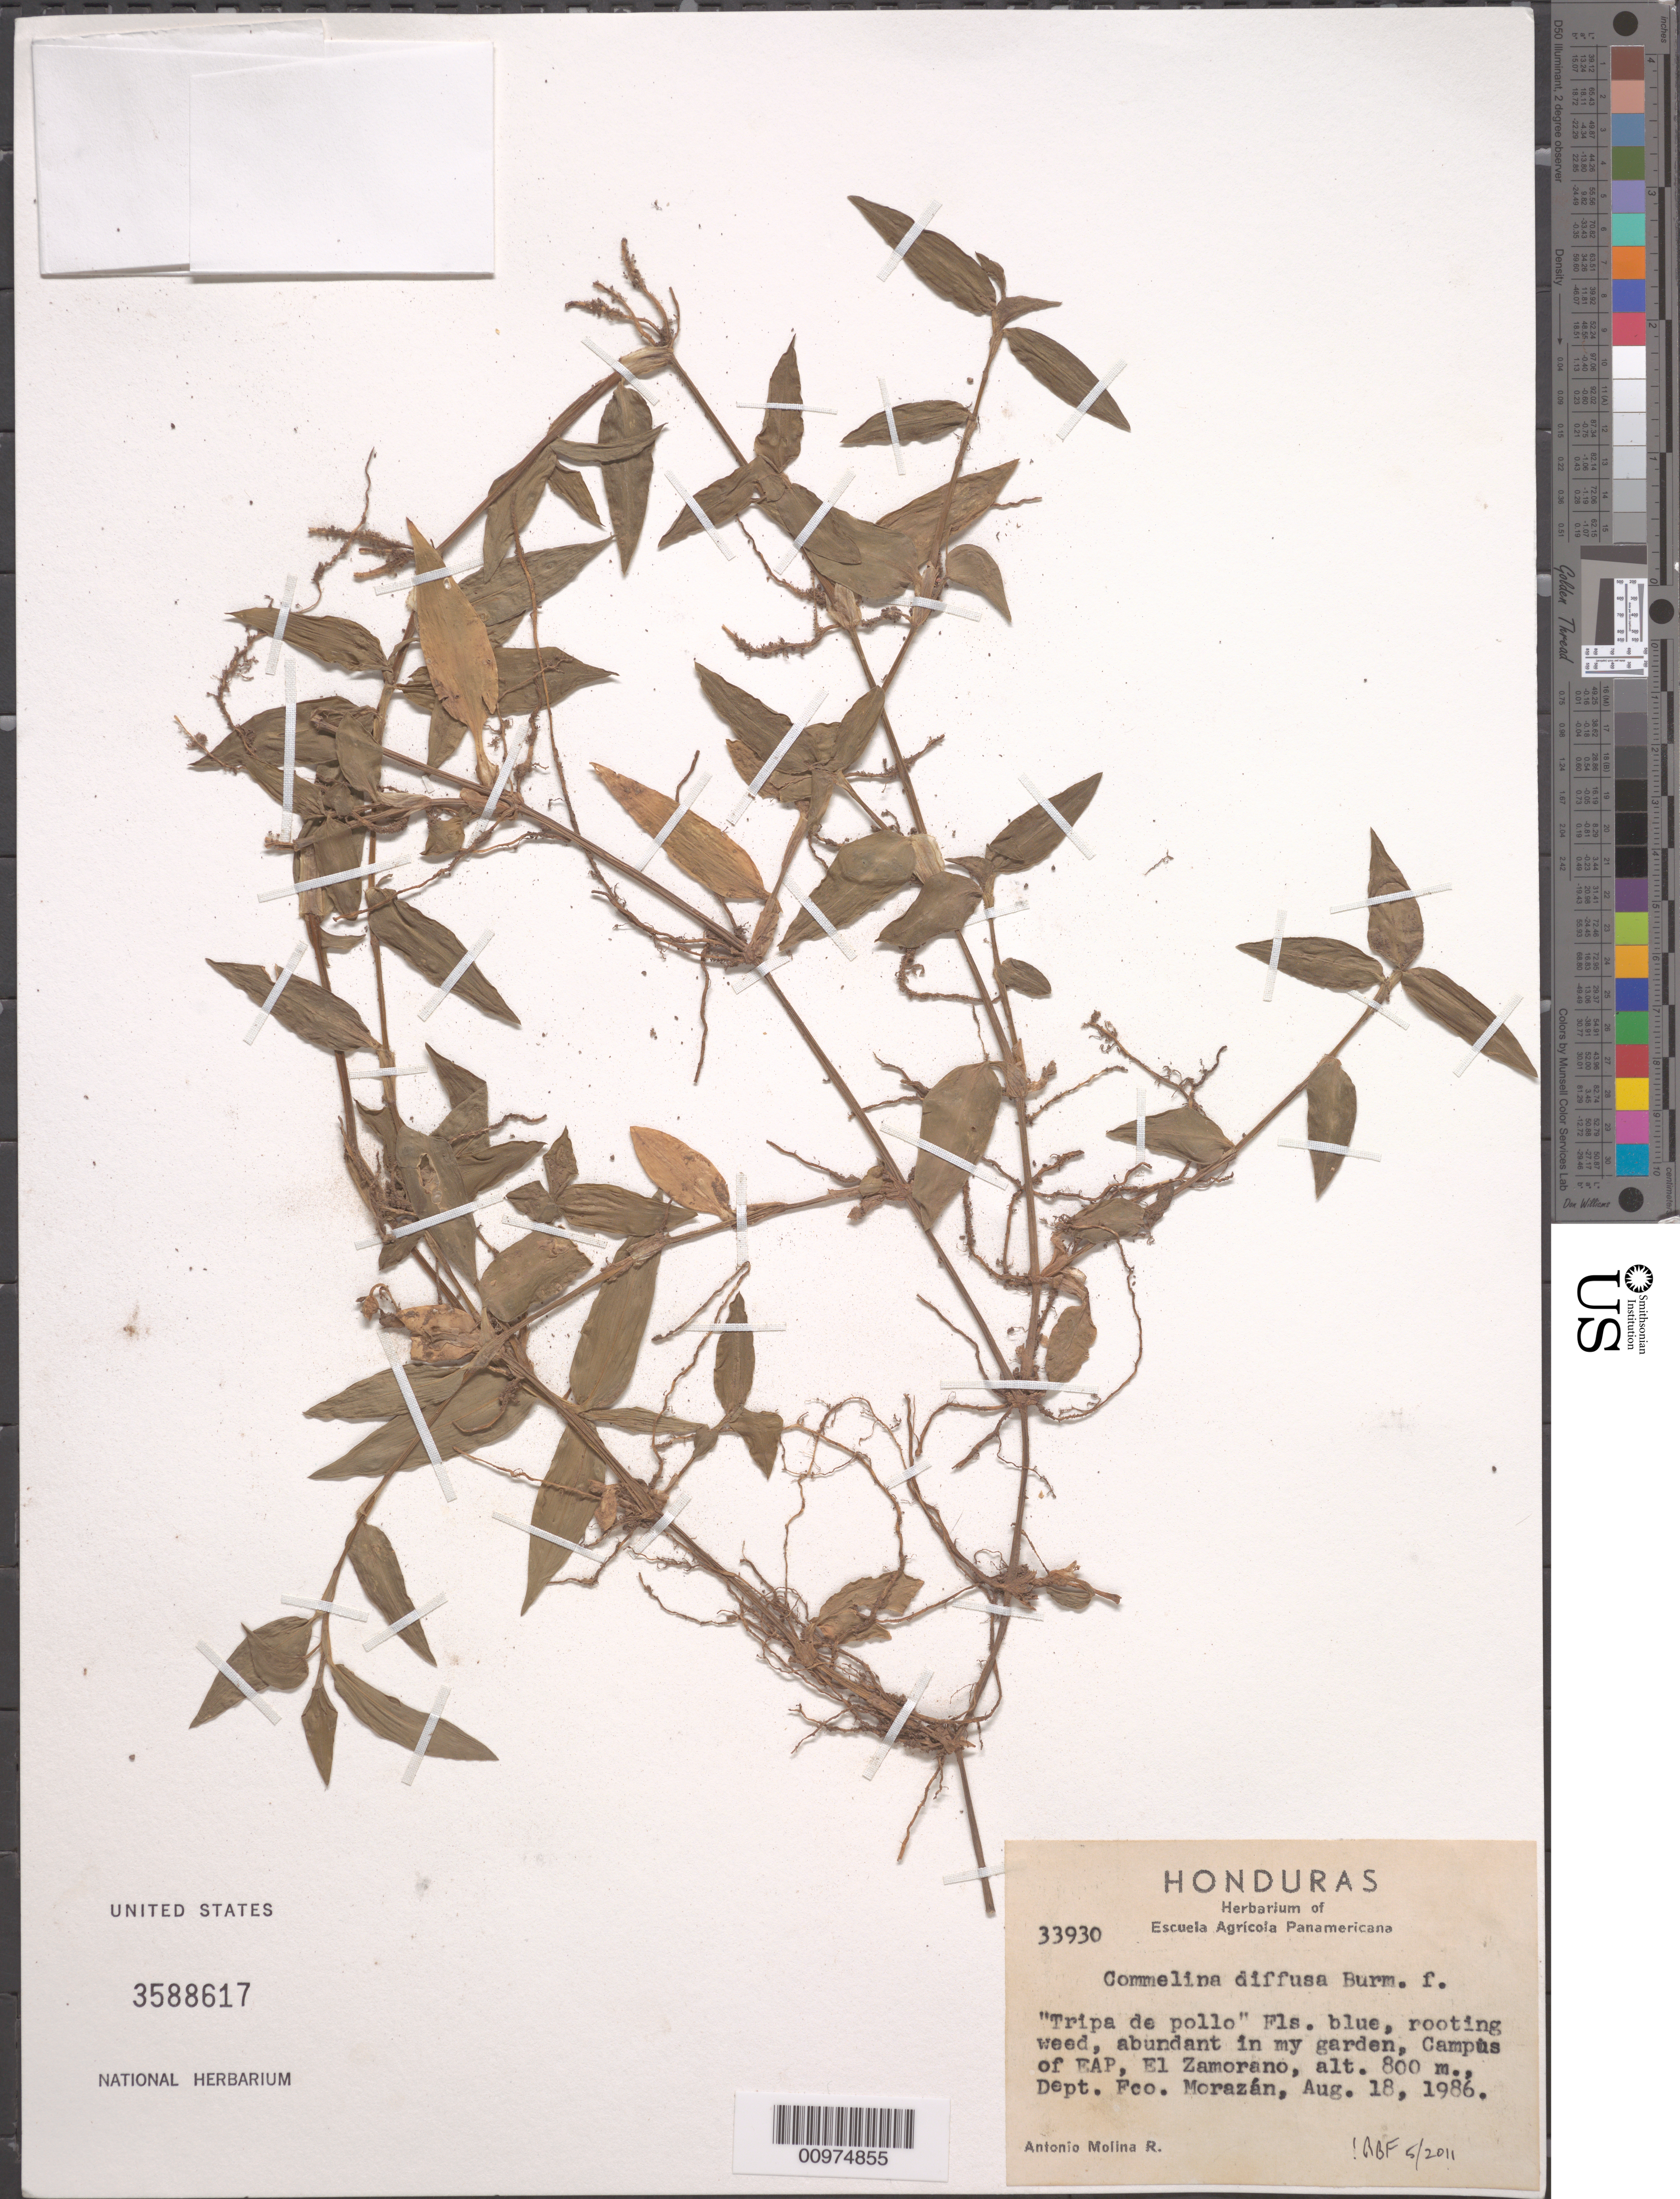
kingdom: Plantae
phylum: Tracheophyta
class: Liliopsida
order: Commelinales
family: Commelinaceae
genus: Commelina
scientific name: Commelina diffusa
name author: Burm. f.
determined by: Faden, Robert B., (US), Smithsonian Institution - National Museum of Natural History (UNITED STATES)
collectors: A. Molina R.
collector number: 33930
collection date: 1986-08-18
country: Honduras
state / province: Fco. Morazán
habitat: Campus of EAP, El Zamorano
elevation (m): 800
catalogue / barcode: US 3588617